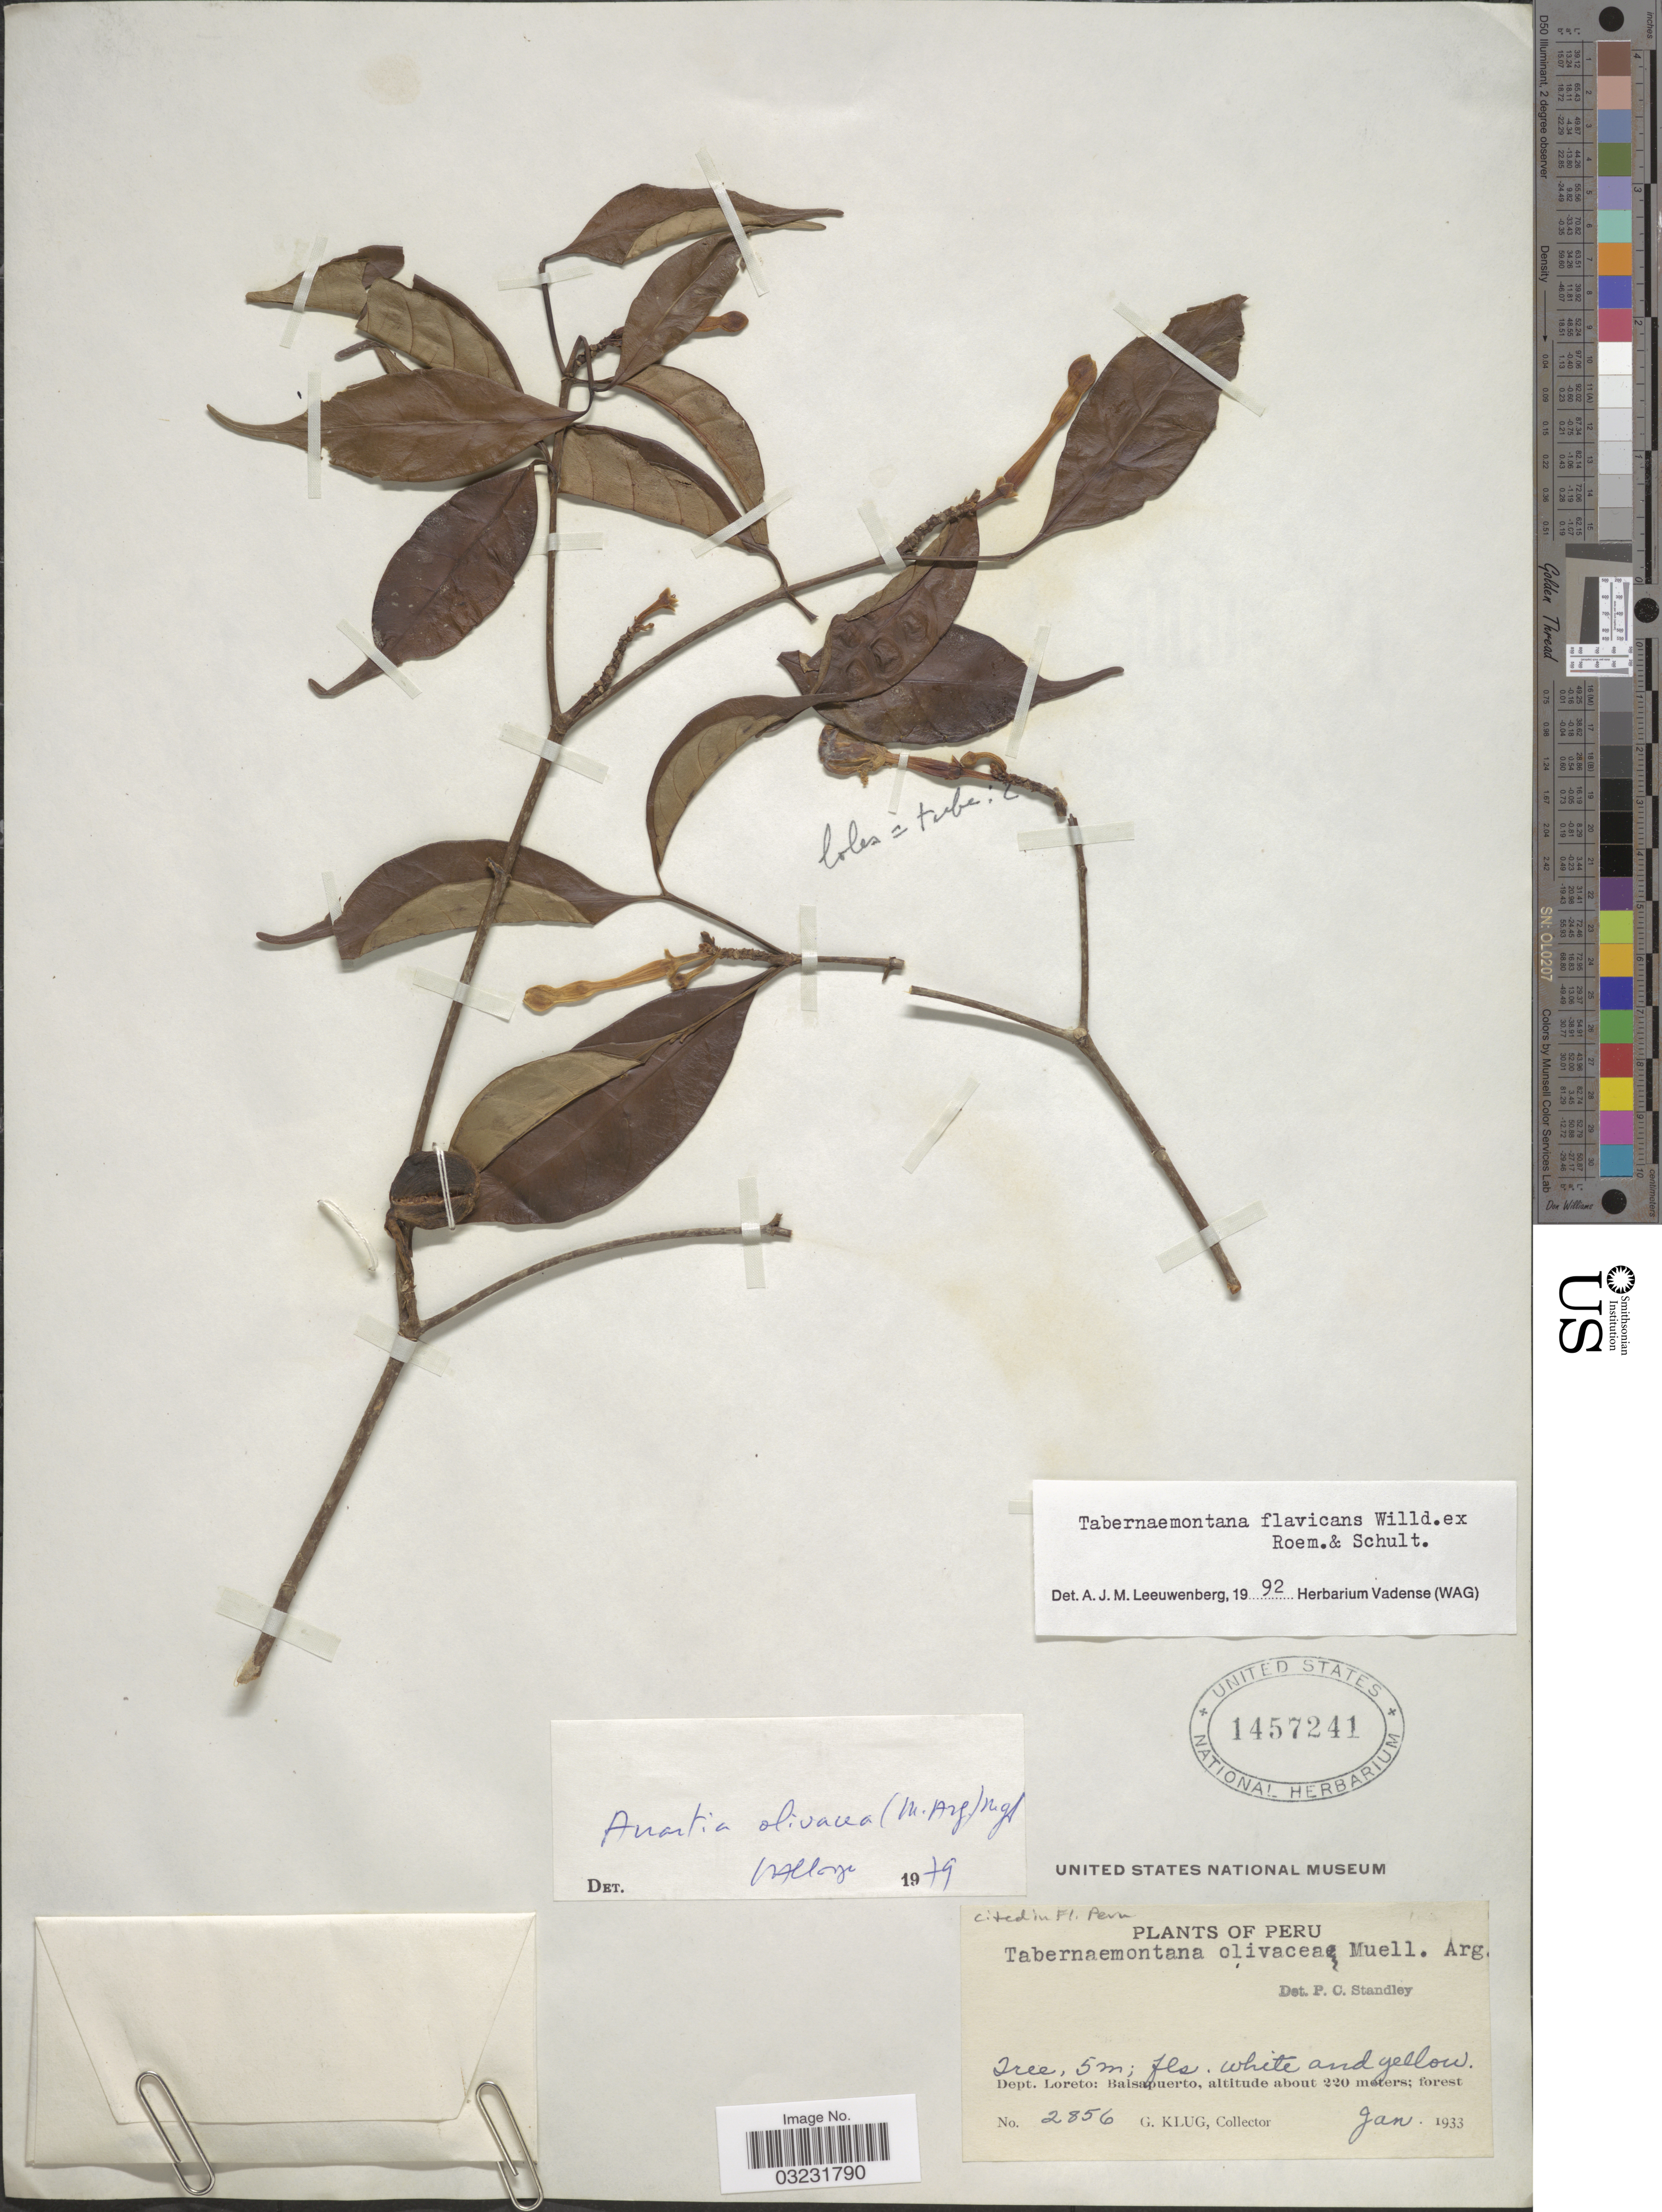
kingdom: Plantae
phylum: Tracheophyta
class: Magnoliopsida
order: Gentianales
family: Apocynaceae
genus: Tabernaemontana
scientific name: Tabernaemontana flavicans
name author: Willd. ex Roem. & Schult.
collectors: G. Klug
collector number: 2856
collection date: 1933-01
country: Peru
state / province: Loreto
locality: Dept. Loreto: Balsapuerto.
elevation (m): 220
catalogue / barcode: US 1457241